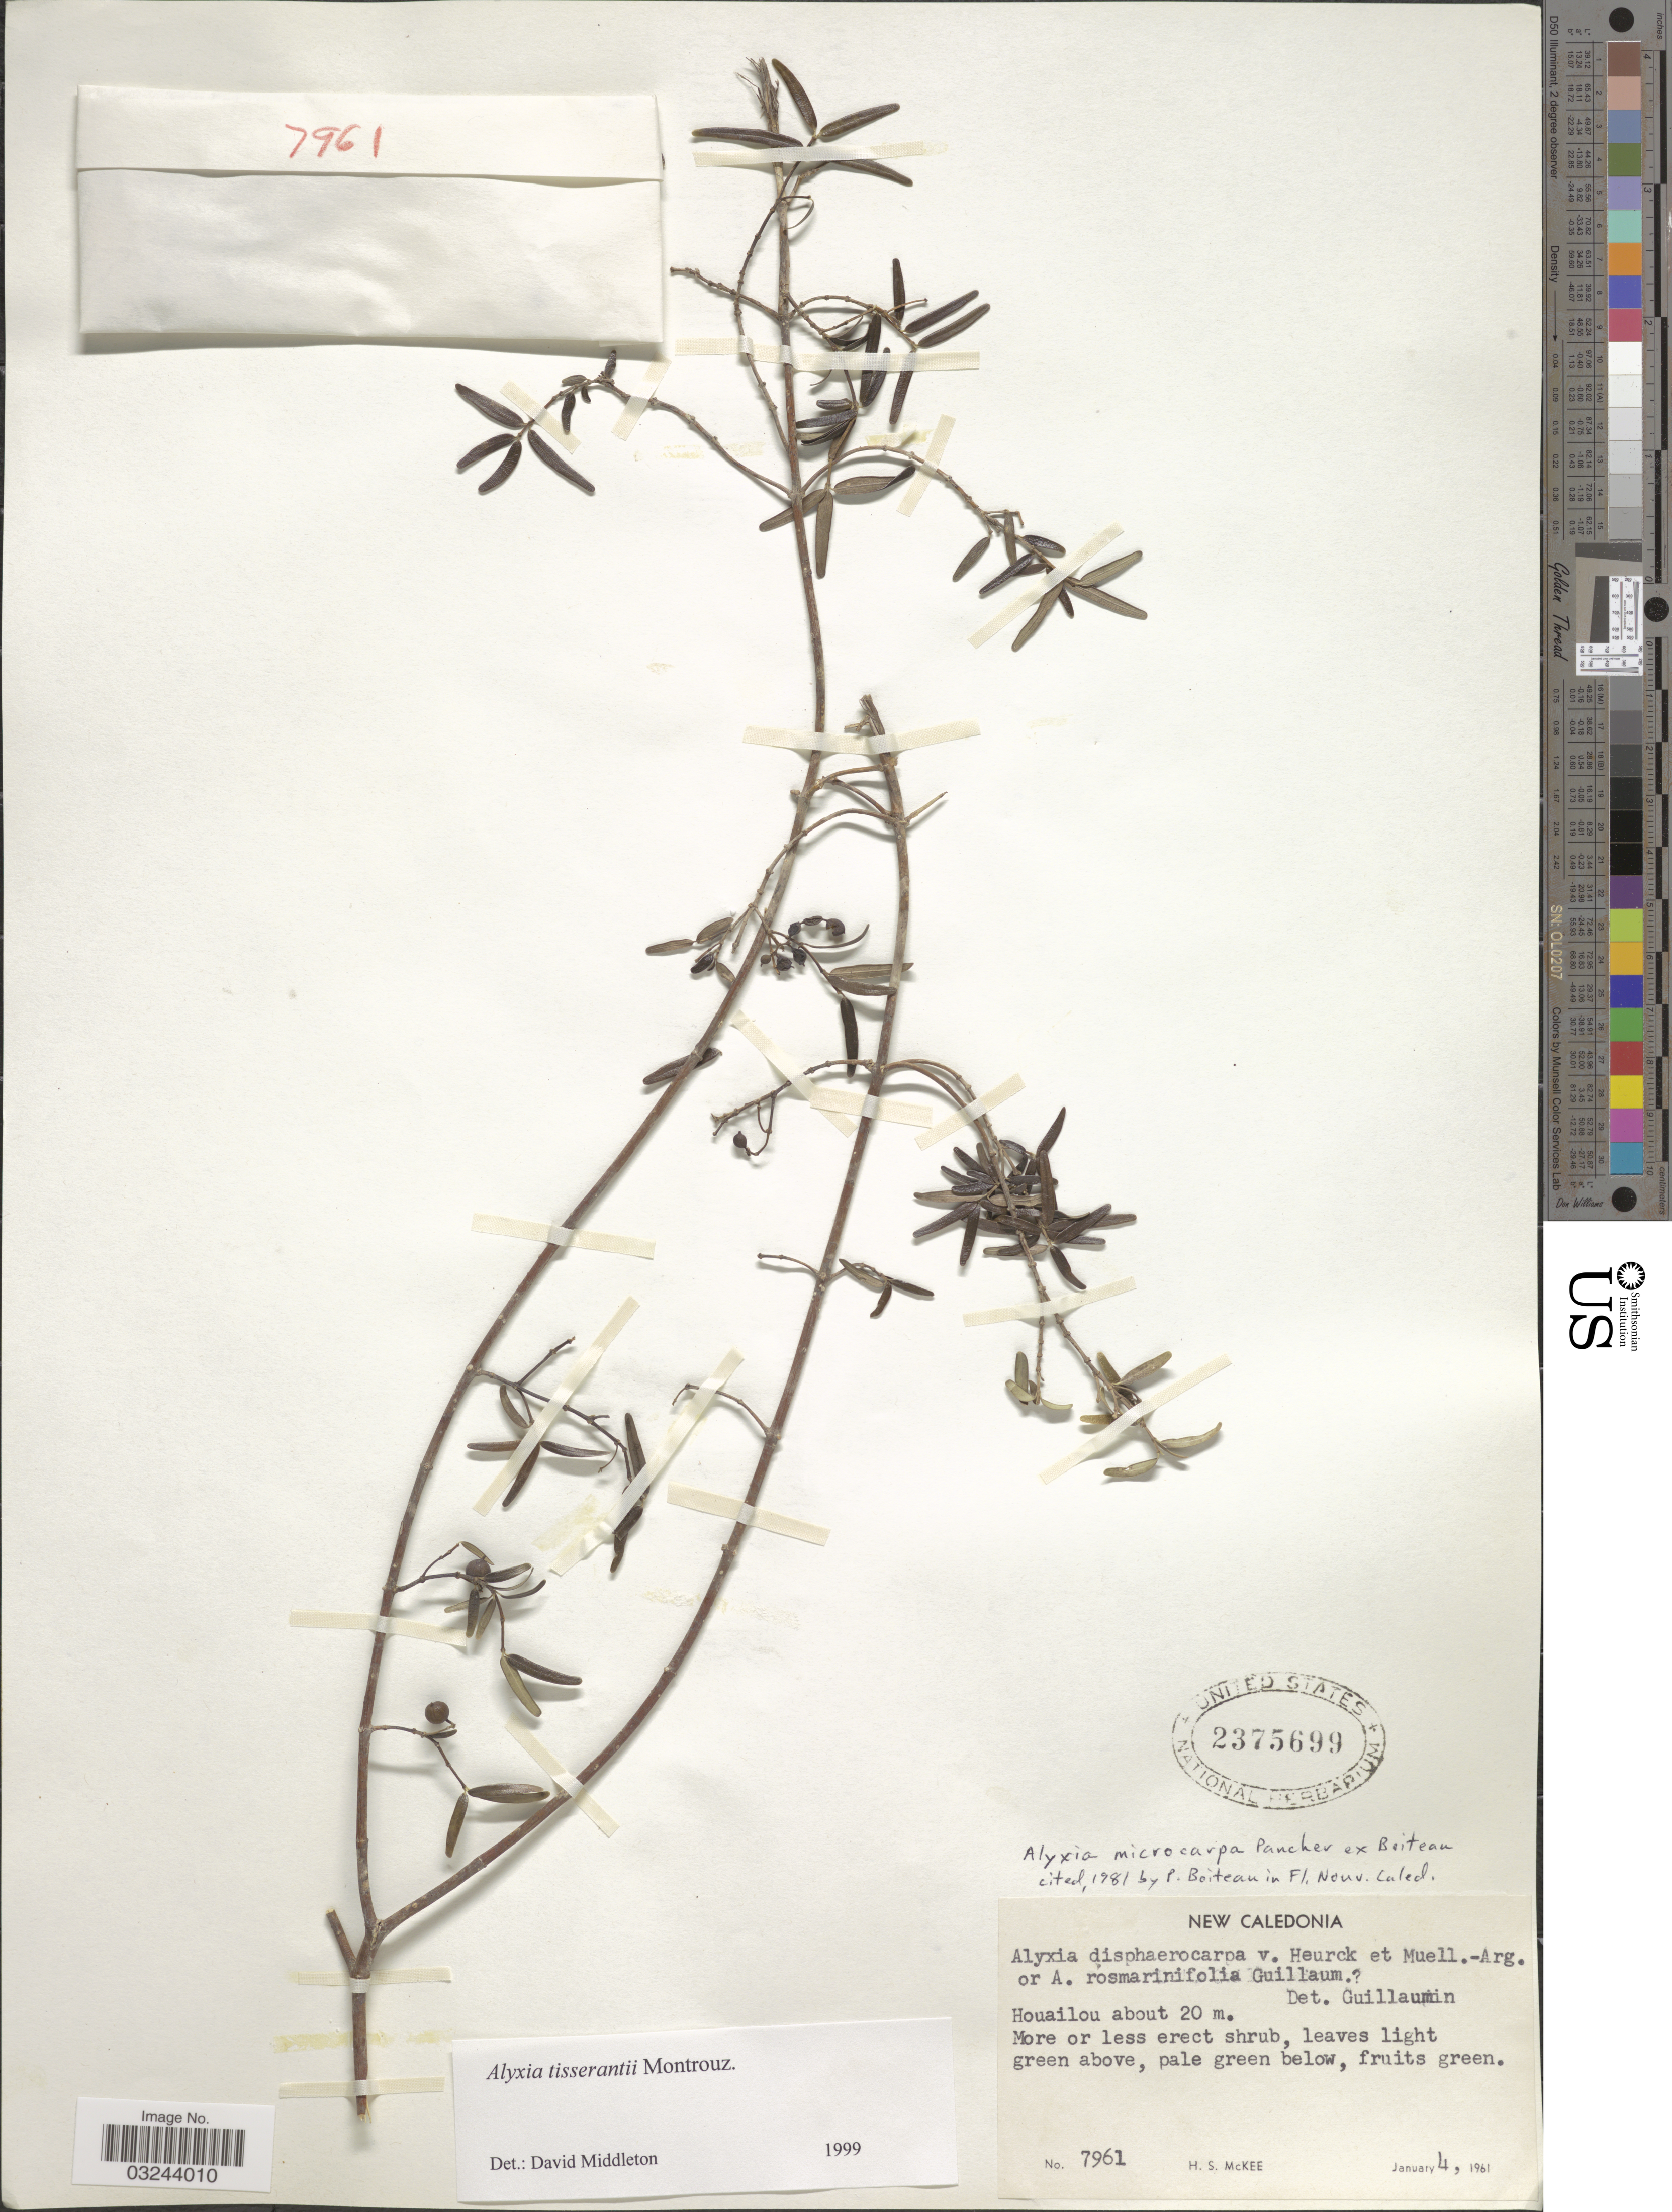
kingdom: Plantae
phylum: Tracheophyta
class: Magnoliopsida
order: Gentianales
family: Apocynaceae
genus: Alyxia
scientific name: Alyxia tisserantii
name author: Montrouz.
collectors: H. S. McKee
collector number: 7961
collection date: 1961-01-04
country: New Caledonia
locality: Houailou.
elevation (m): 20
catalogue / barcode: US 2375699